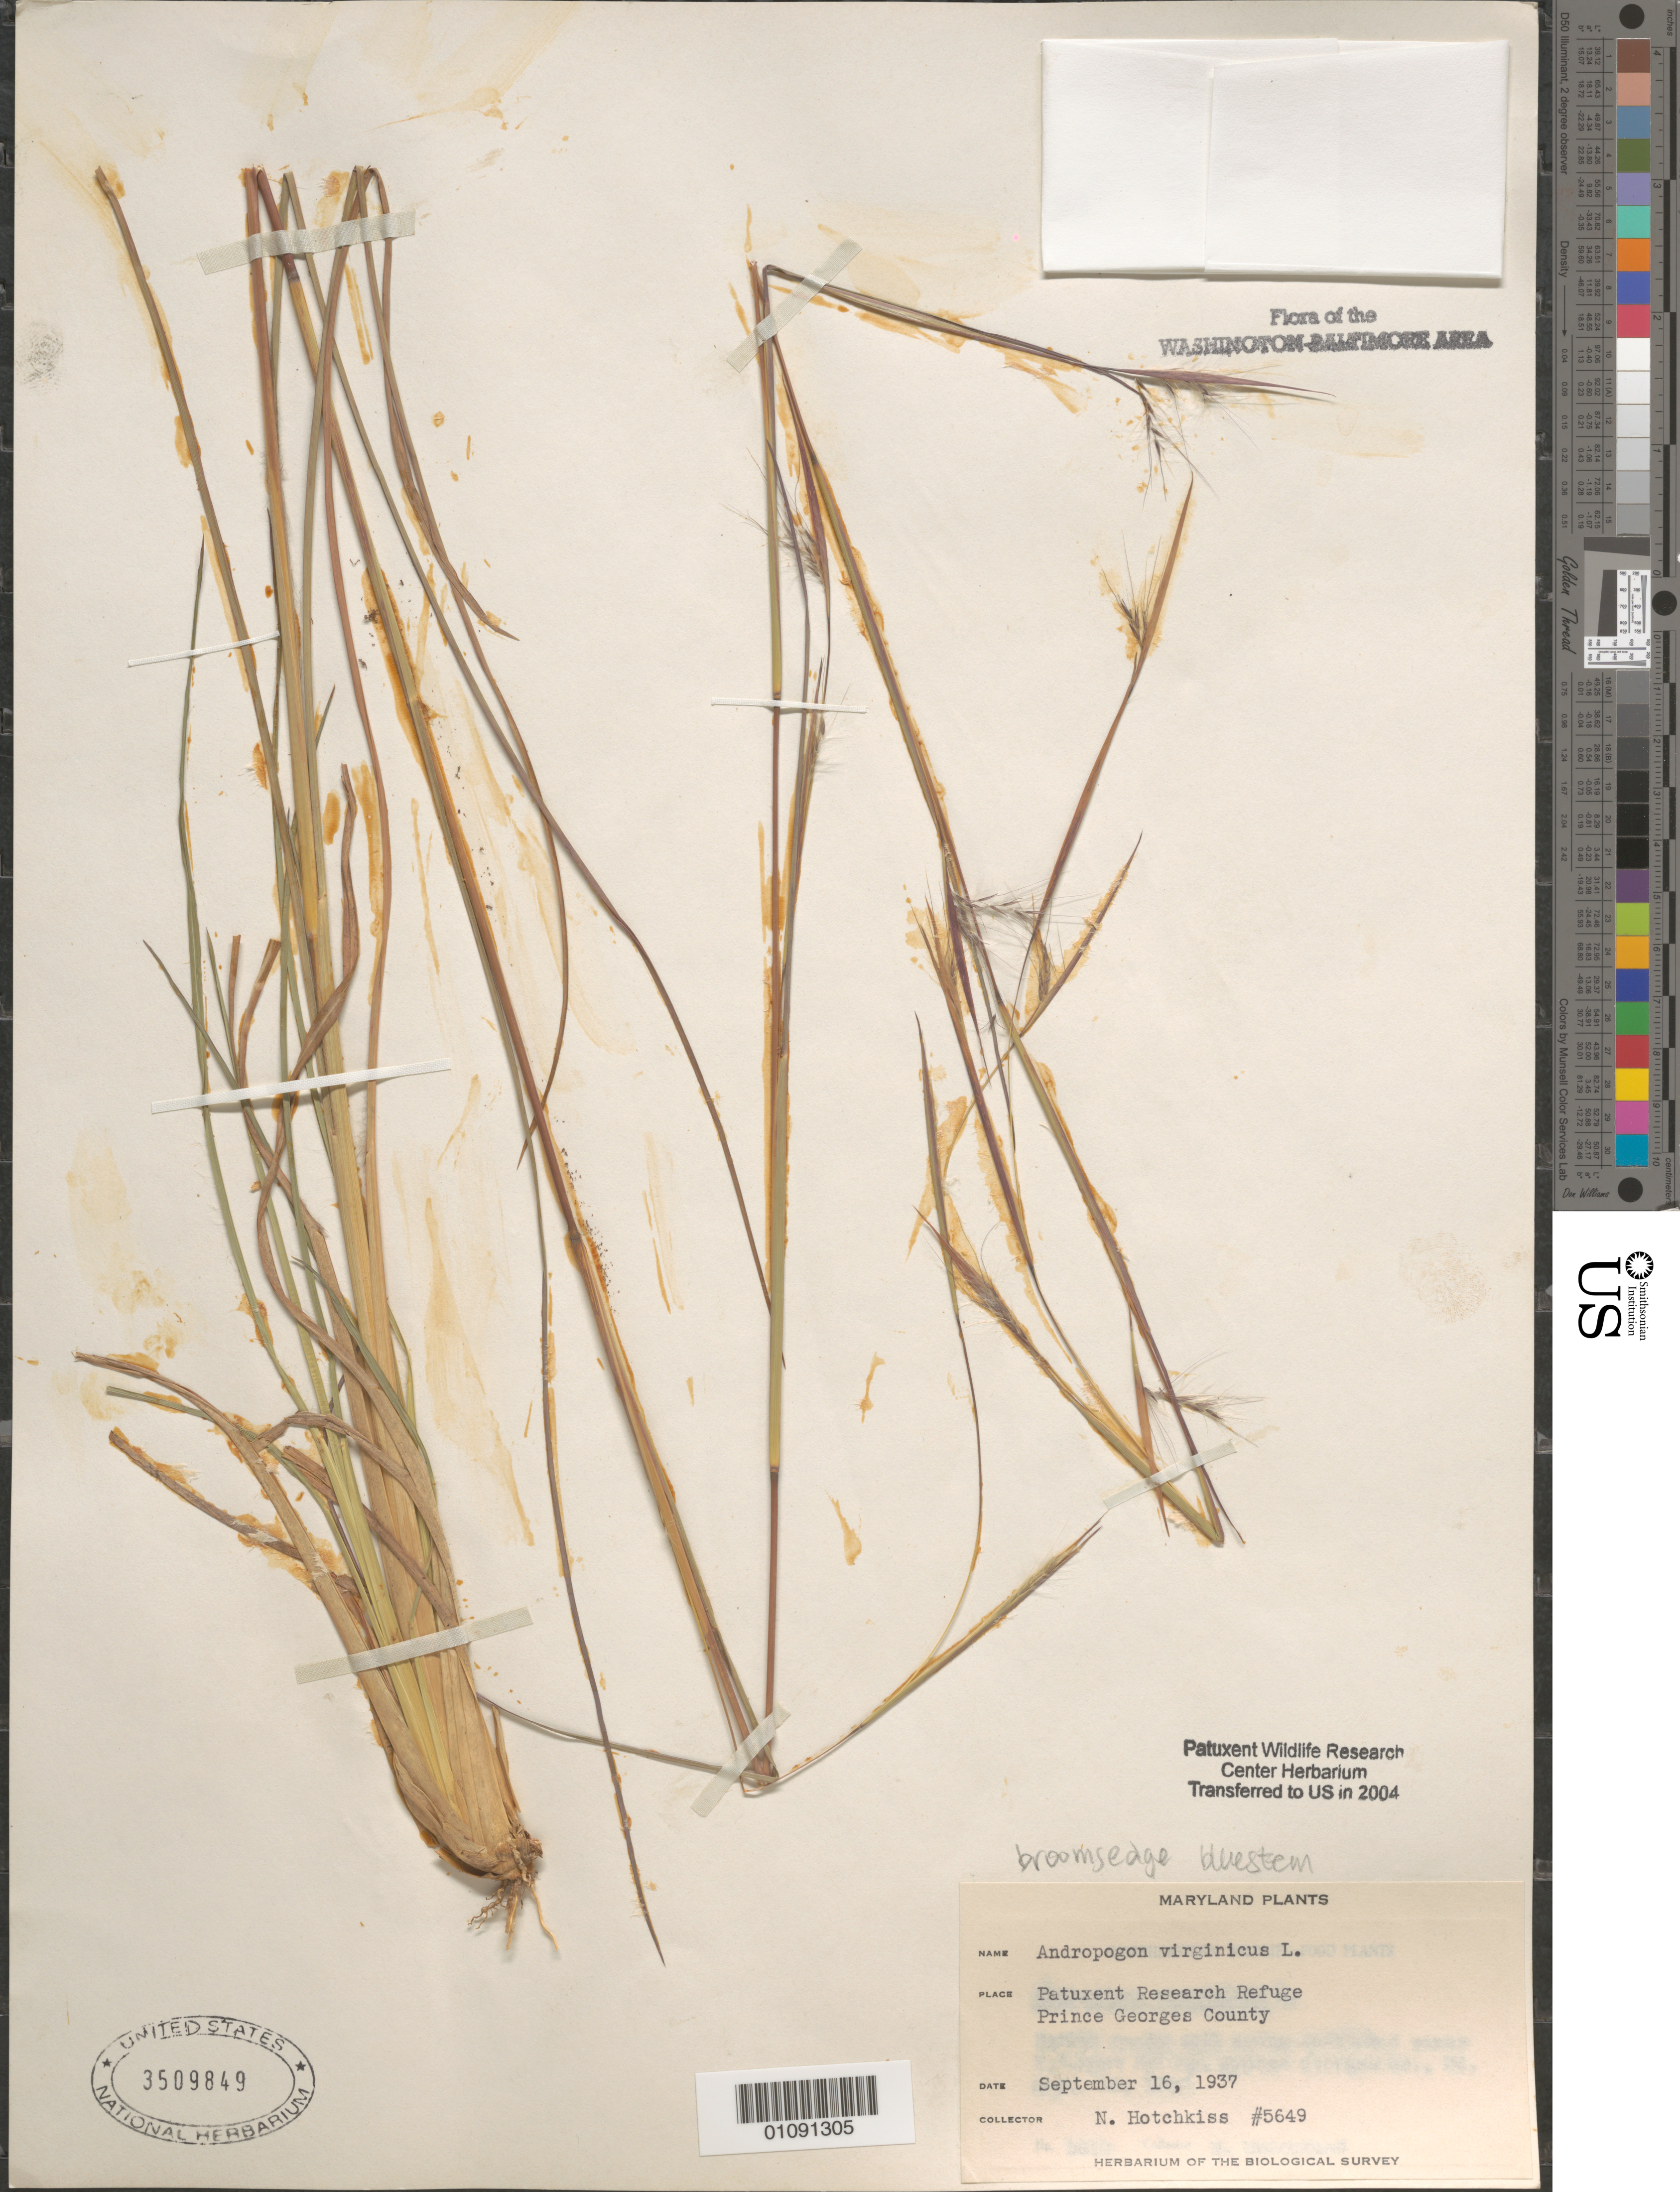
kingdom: Plantae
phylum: Tracheophyta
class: Liliopsida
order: Poales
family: Poaceae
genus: Andropogon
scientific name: Andropogon virginicus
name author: L.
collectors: N. Hotchkiss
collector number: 5649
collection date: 1937-09-16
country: United States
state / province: Maryland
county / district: Prince George's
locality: Patuxent Wildlife Refuge.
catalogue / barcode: US 3509849